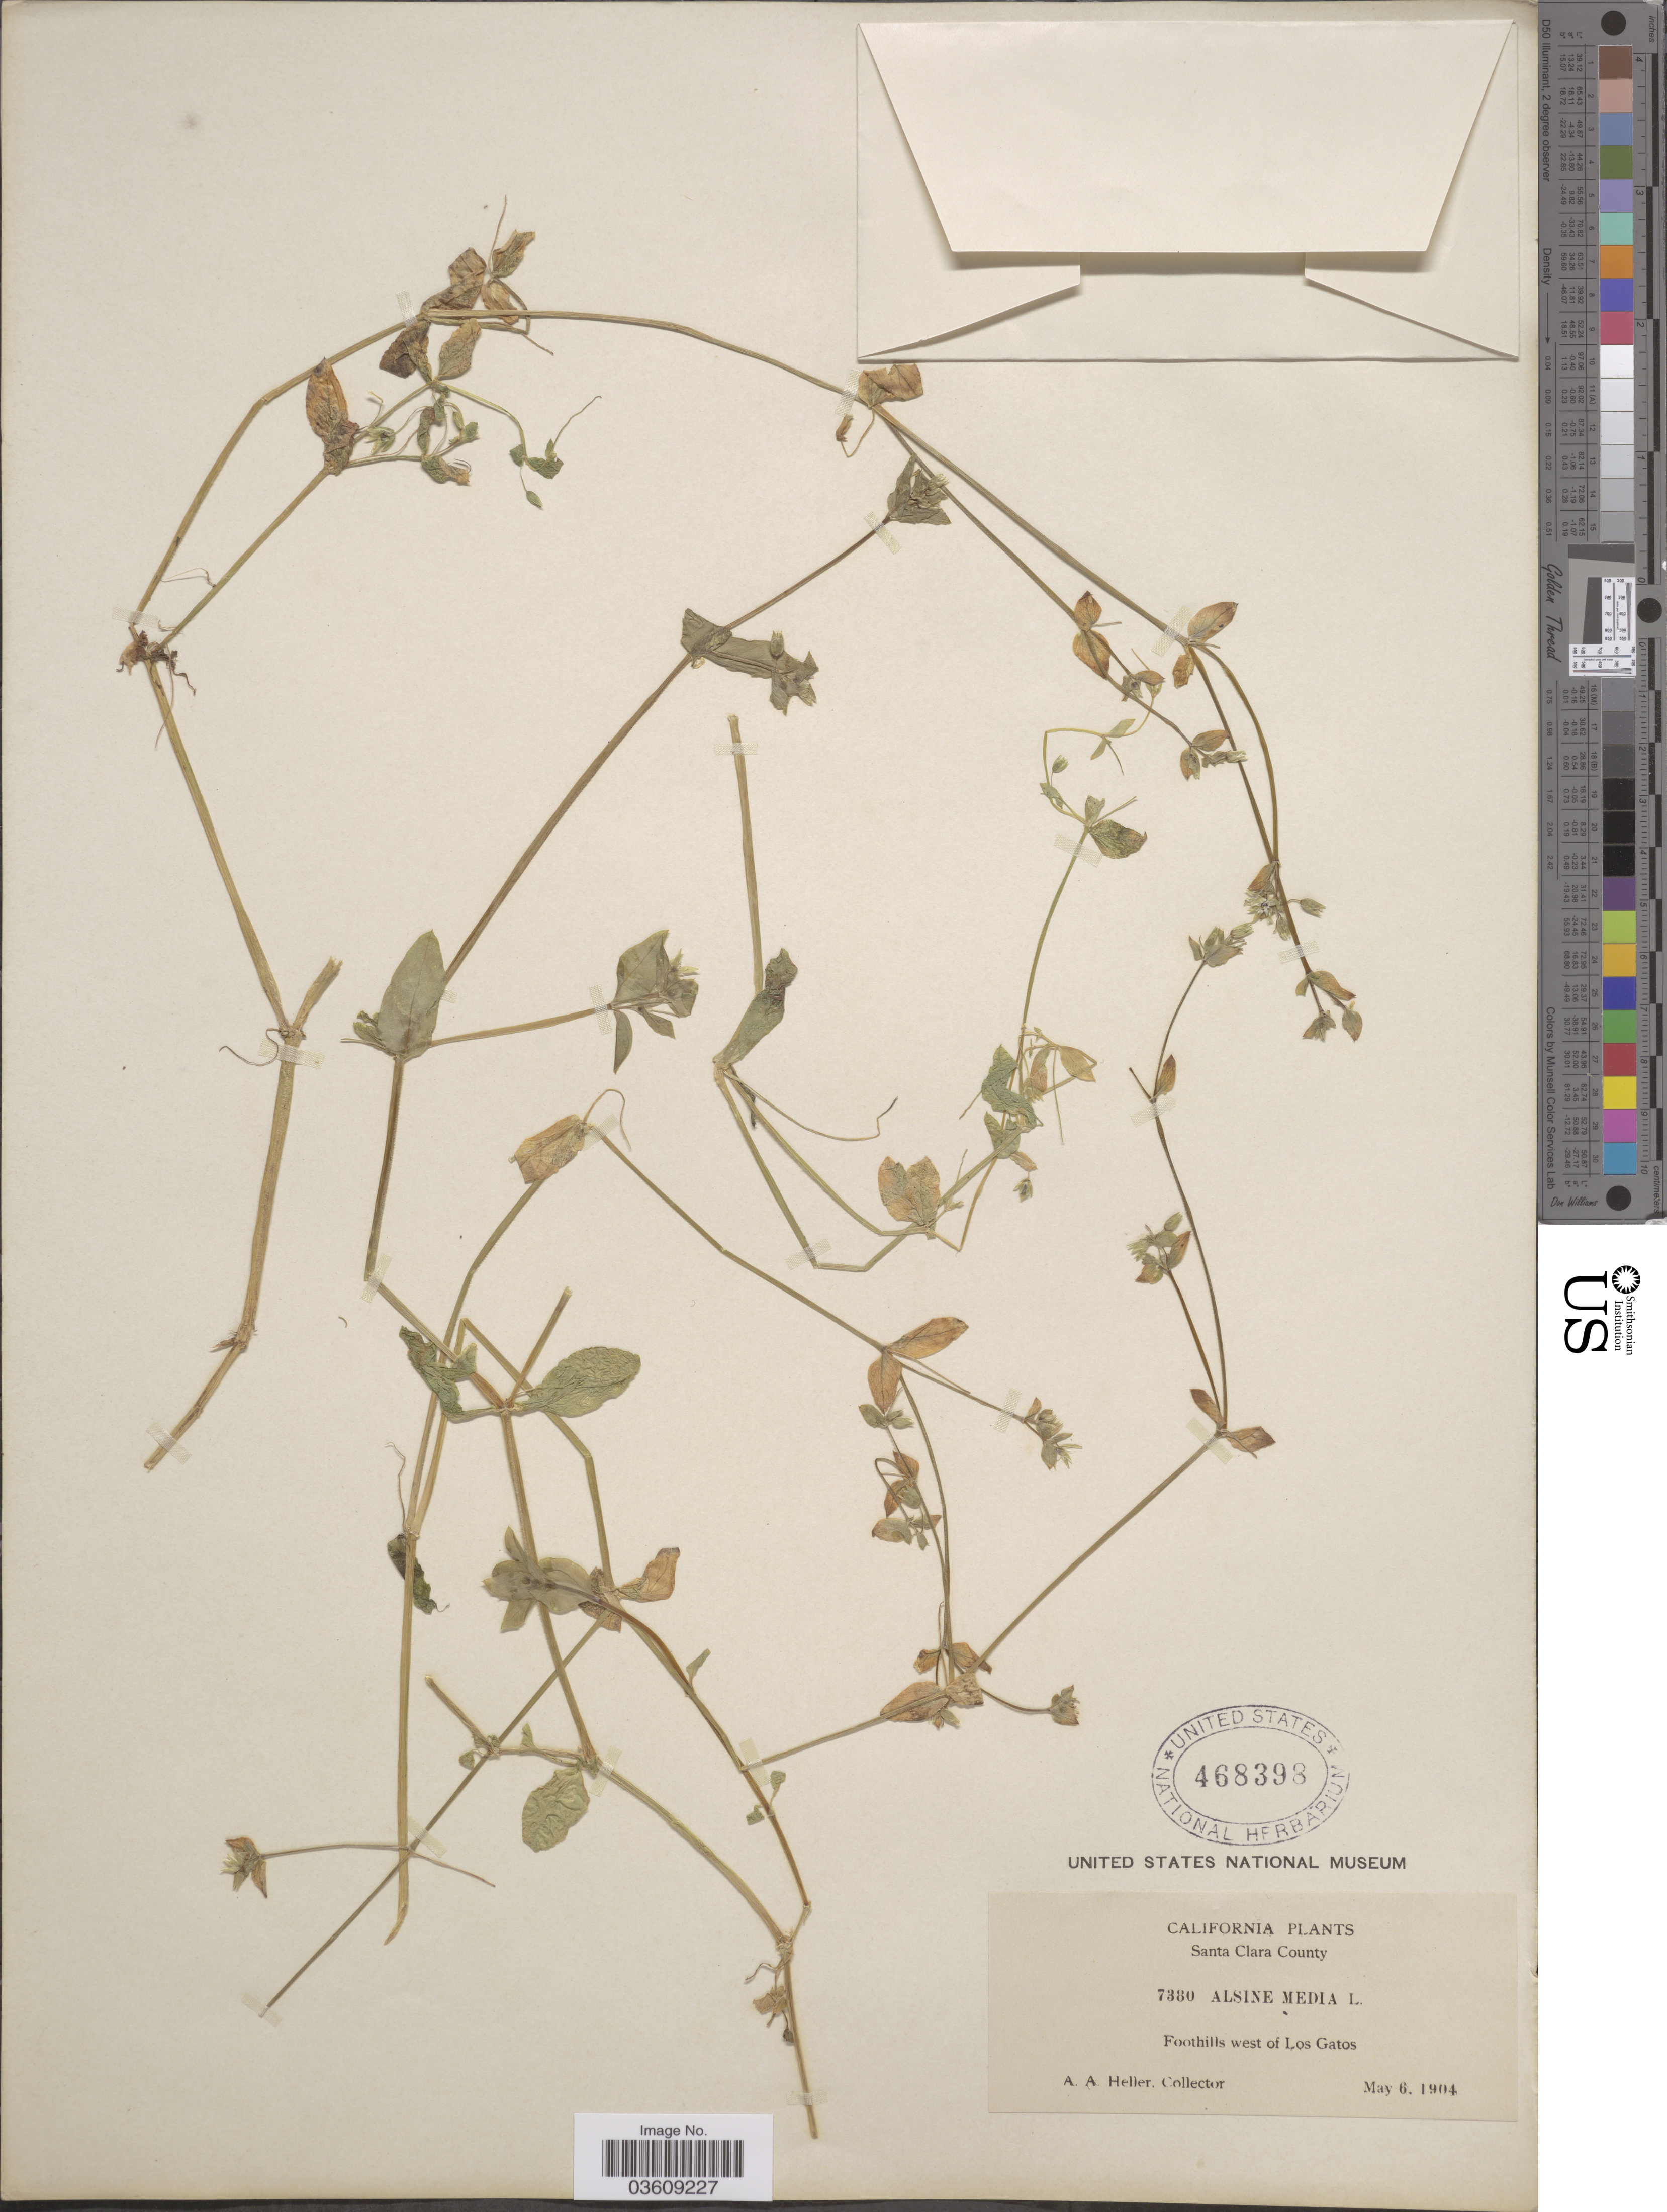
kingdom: Plantae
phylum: Tracheophyta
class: Magnoliopsida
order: Caryophyllales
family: Caryophyllaceae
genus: Stellaria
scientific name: Stellaria media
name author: (L.) Vill.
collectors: A. A. Heller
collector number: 7380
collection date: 1904-05-06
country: United States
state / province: California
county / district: Santa Clara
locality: Santa Clara County. Foothills west of Los Gatos.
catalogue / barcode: US 468398